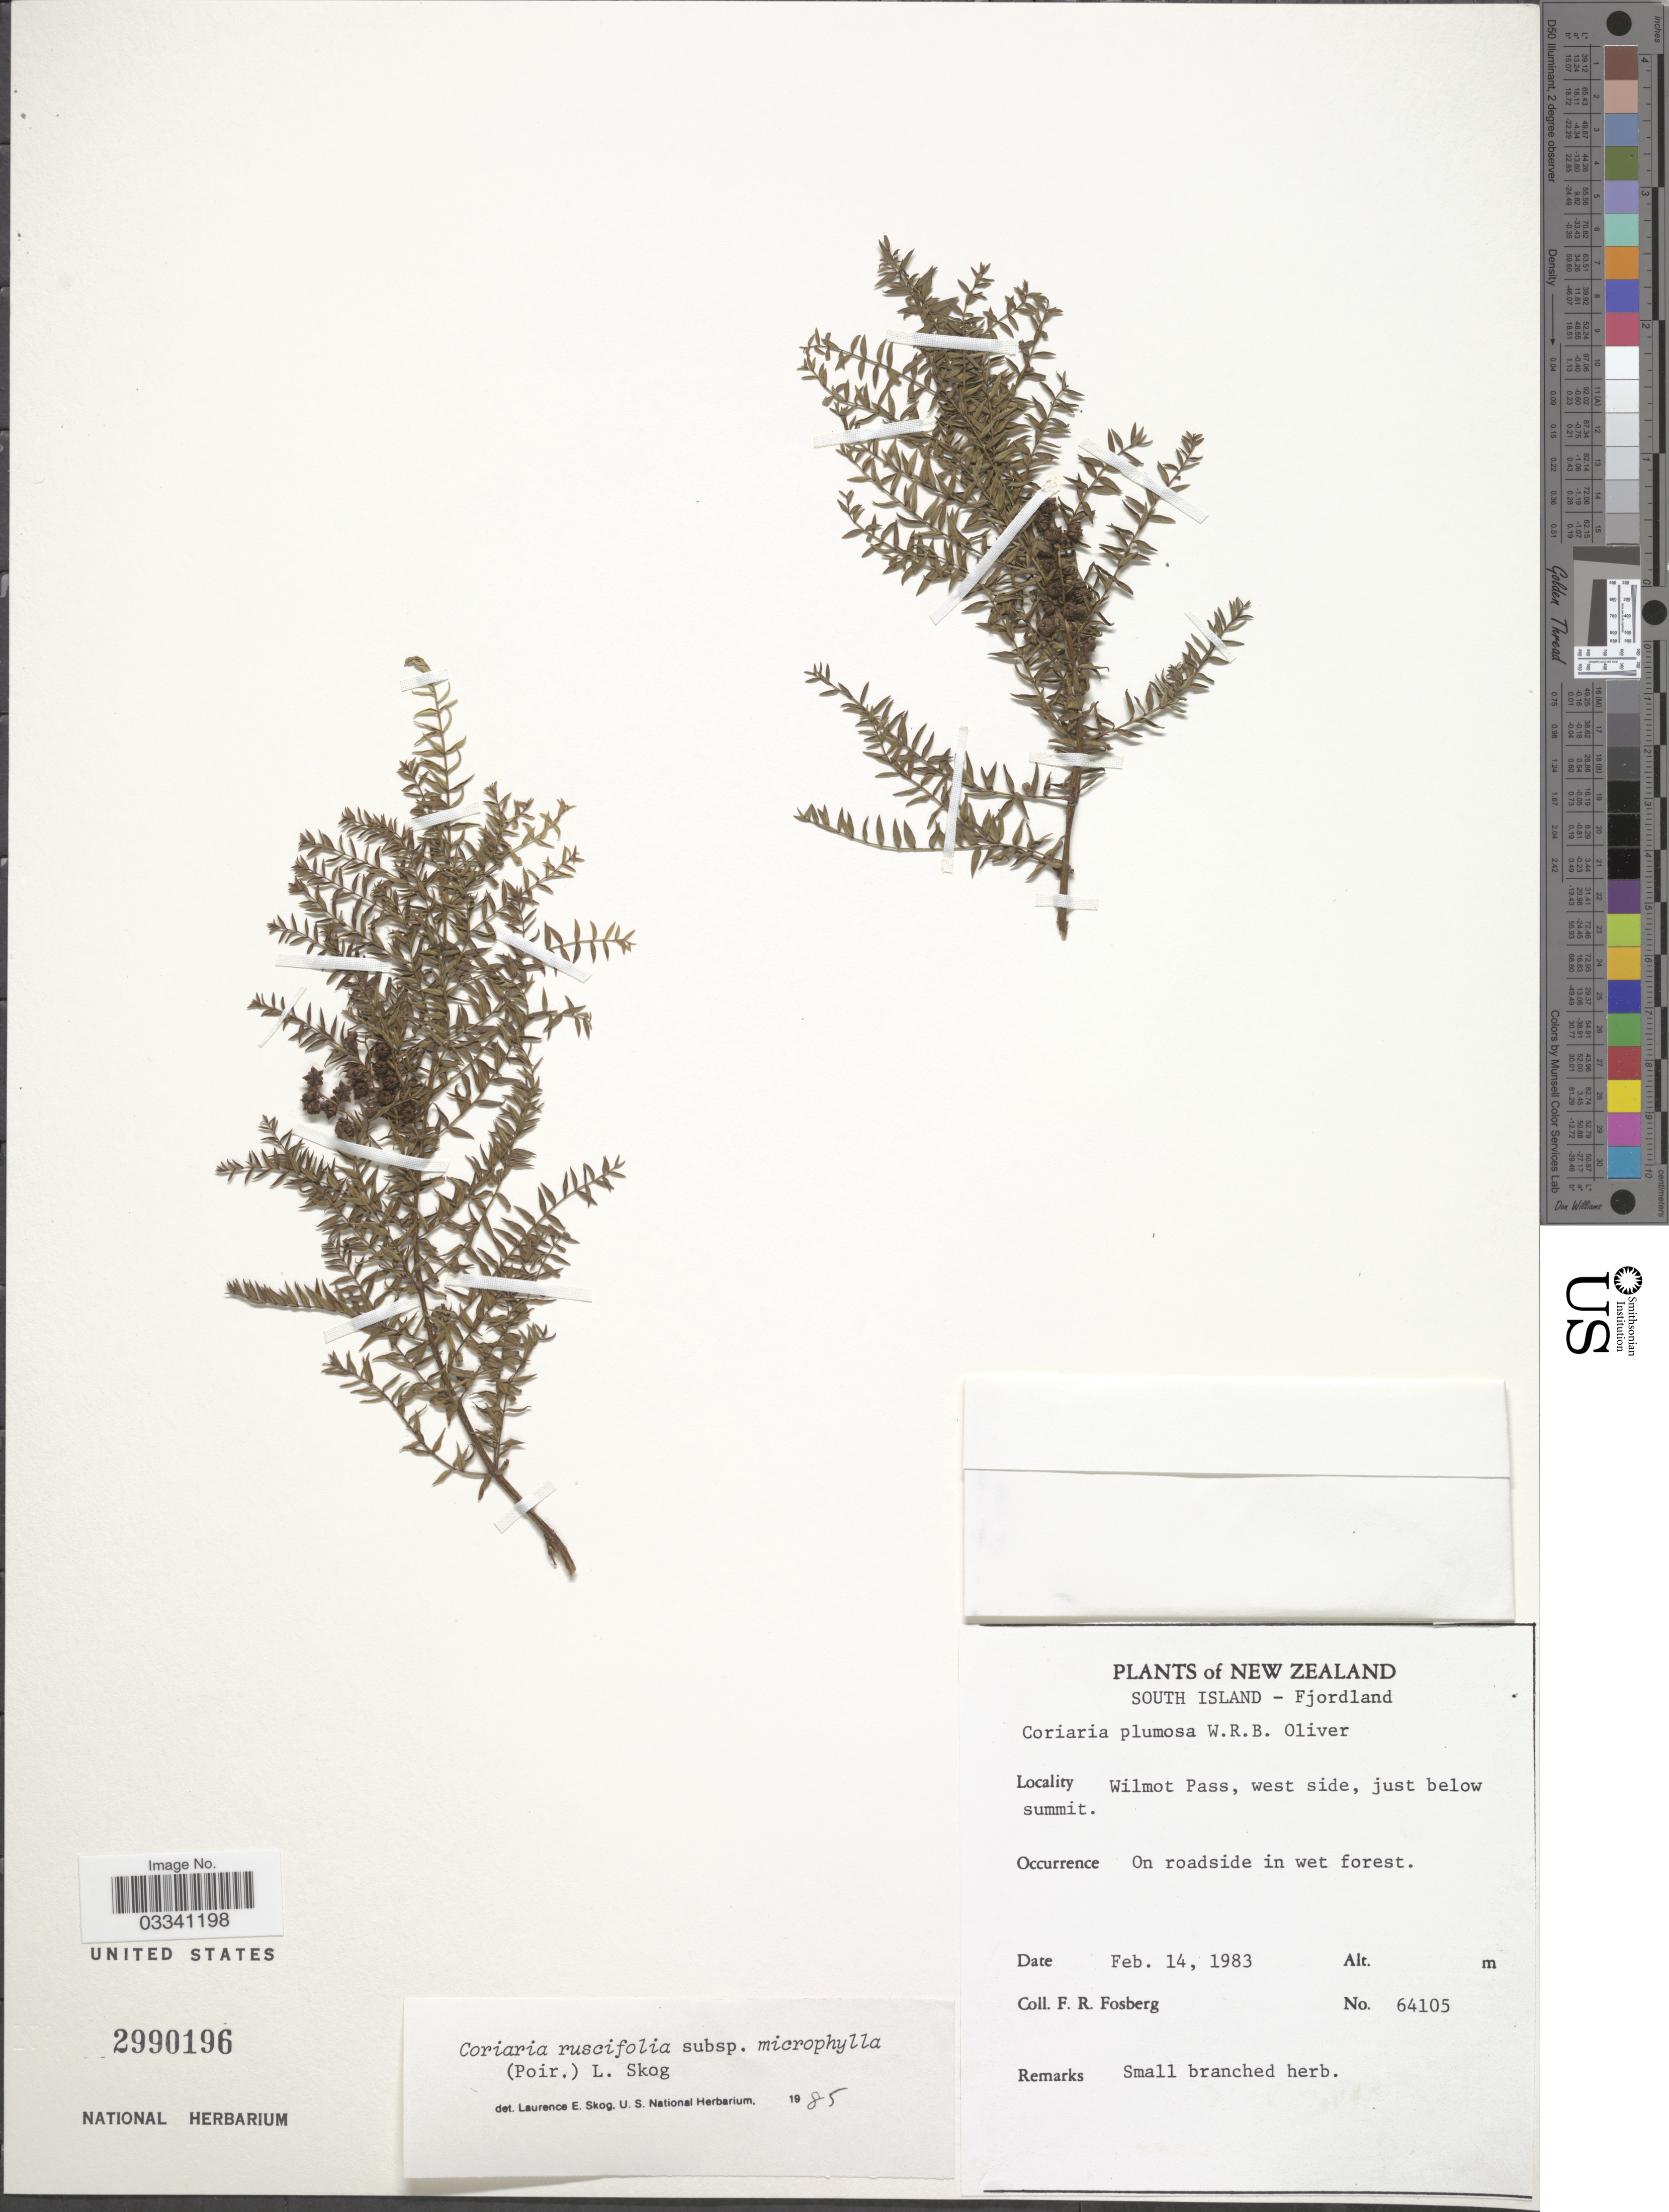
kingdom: Plantae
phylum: Tracheophyta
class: Magnoliopsida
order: Cucurbitales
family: Coriariaceae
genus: Coriaria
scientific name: Coriaria ruscifolia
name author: L.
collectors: F. R. Fosberg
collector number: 64105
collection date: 1983-02-14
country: New Zealand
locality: South Island - Fjordland. Wilmot Pass, west side, just below summit.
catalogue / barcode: US 2990196